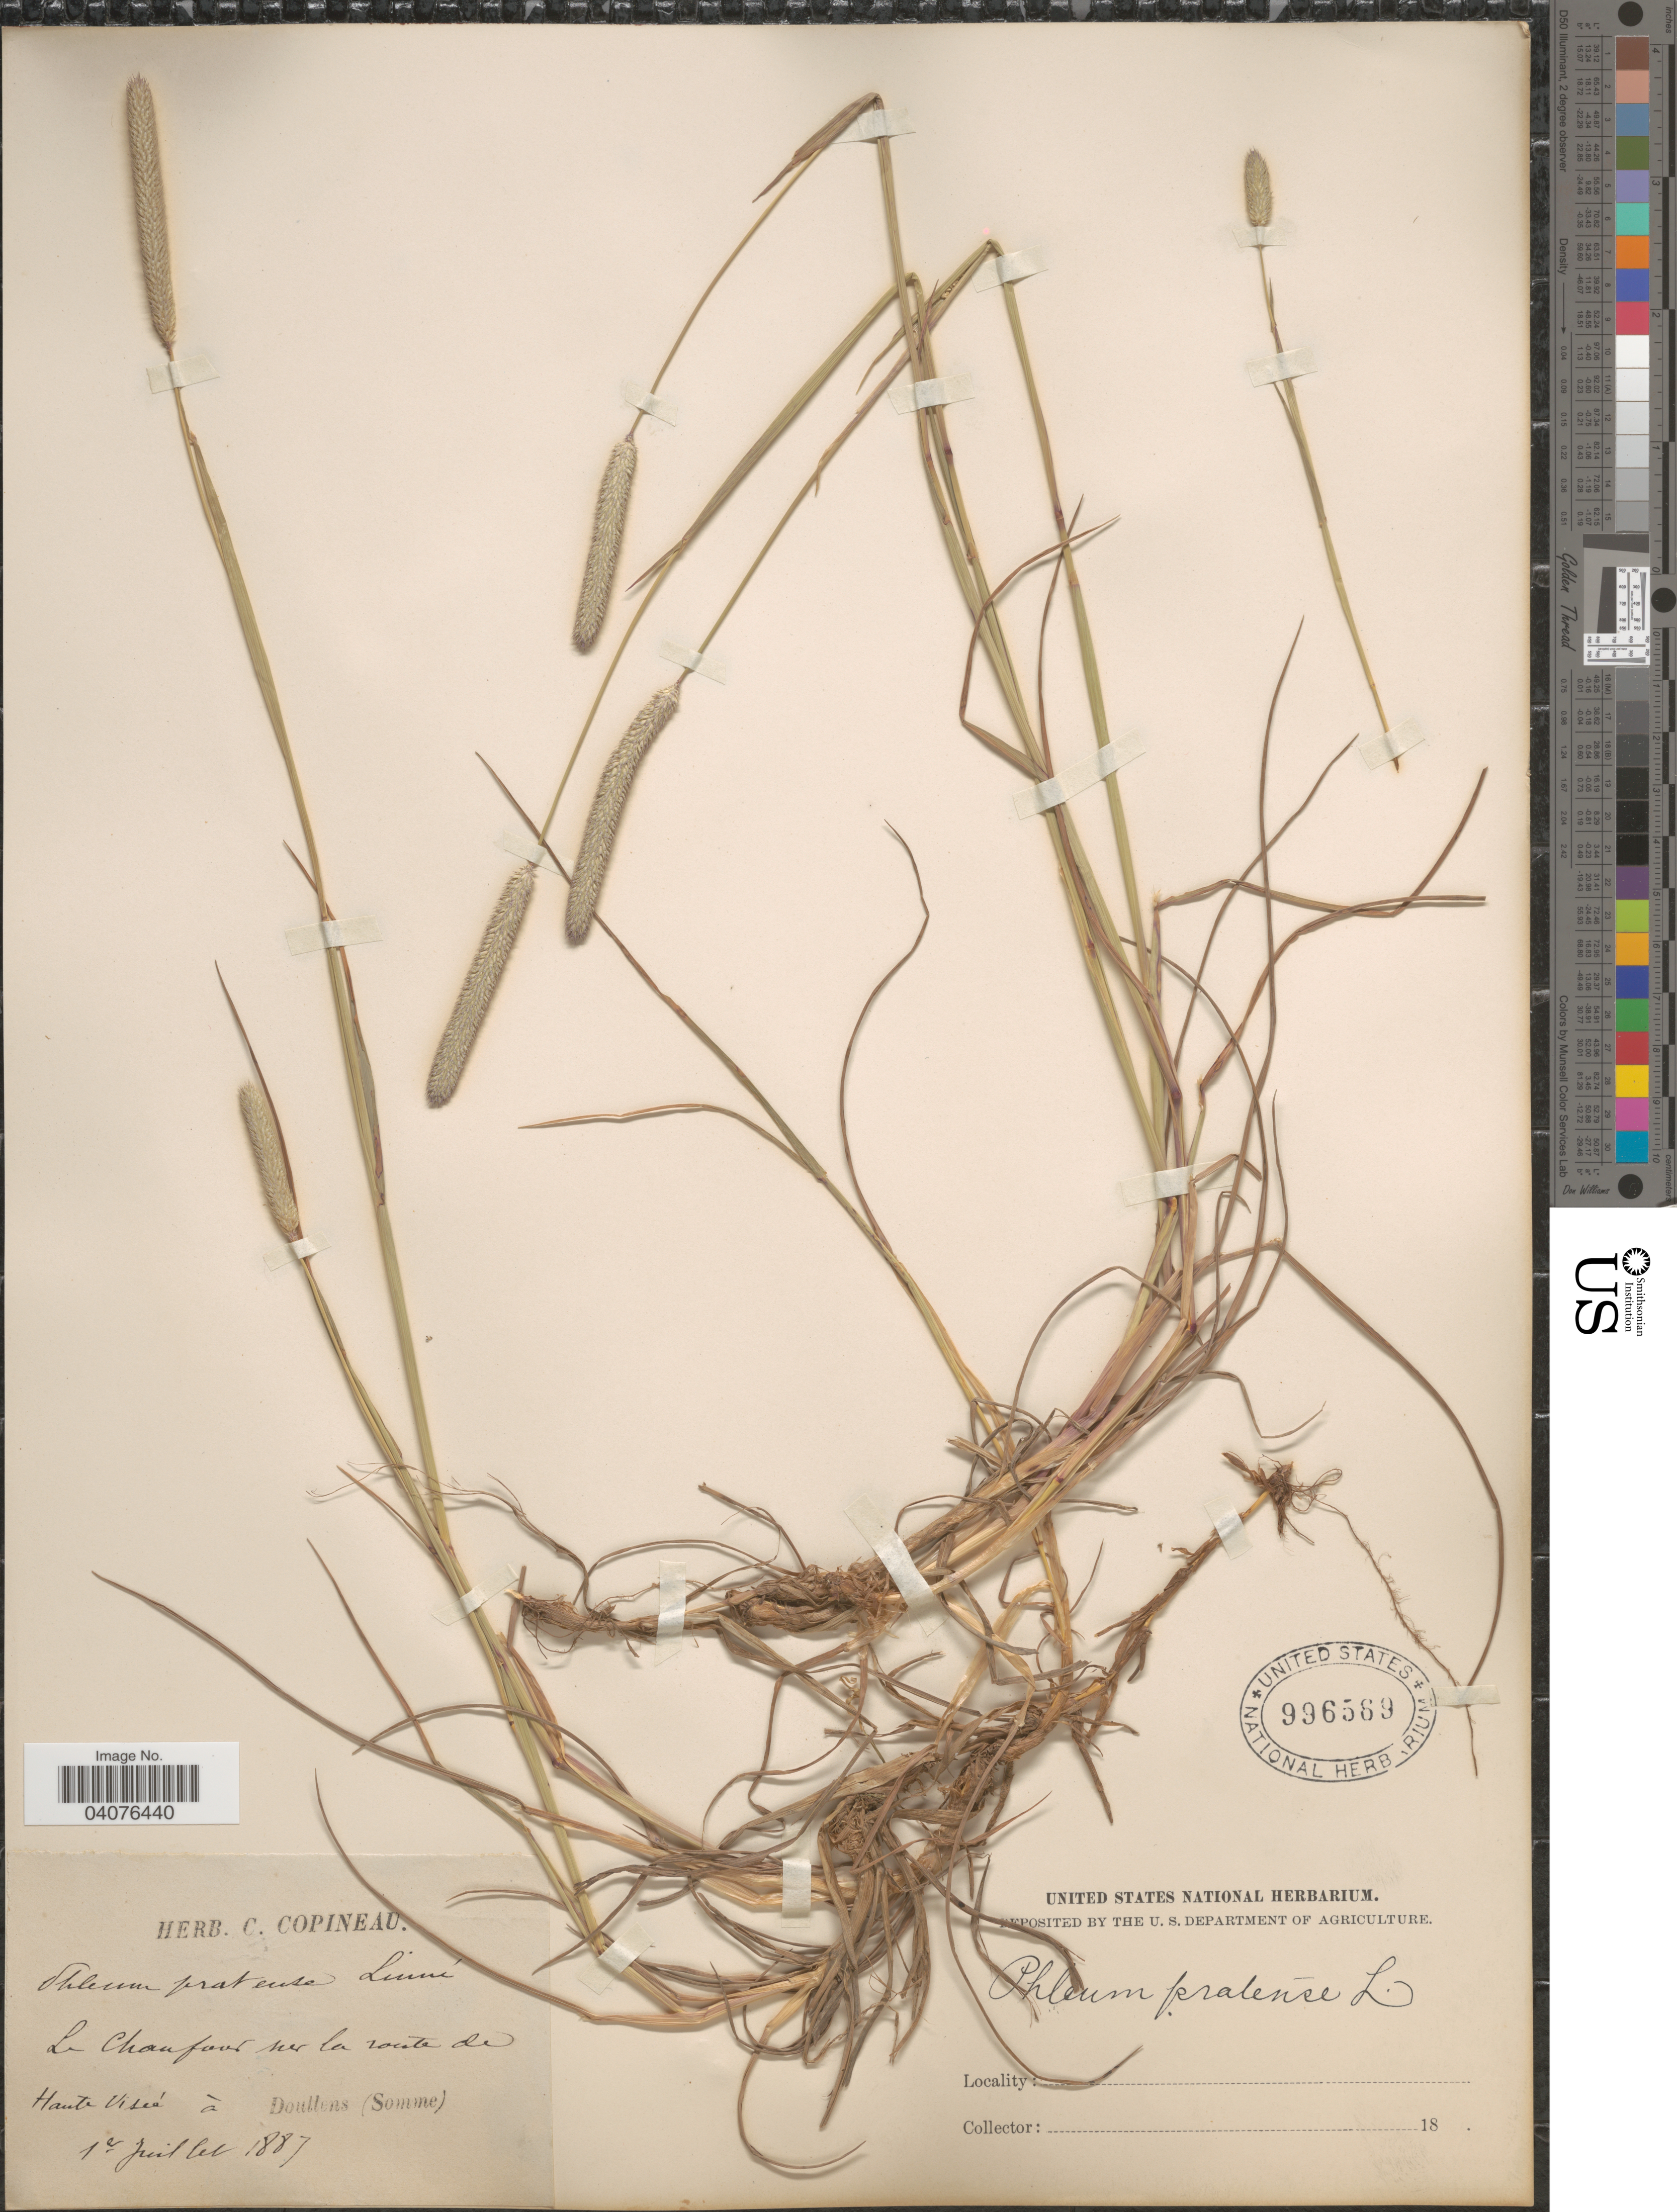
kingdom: Plantae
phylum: Tracheophyta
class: Liliopsida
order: Poales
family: Poaceae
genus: Phleum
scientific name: Phleum pratense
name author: L.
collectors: ex herb. C. Copineau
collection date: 1887-07-01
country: France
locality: La Chaufourt sur la route de Haute Viseé à Doullens (Somme).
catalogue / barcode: US 996569